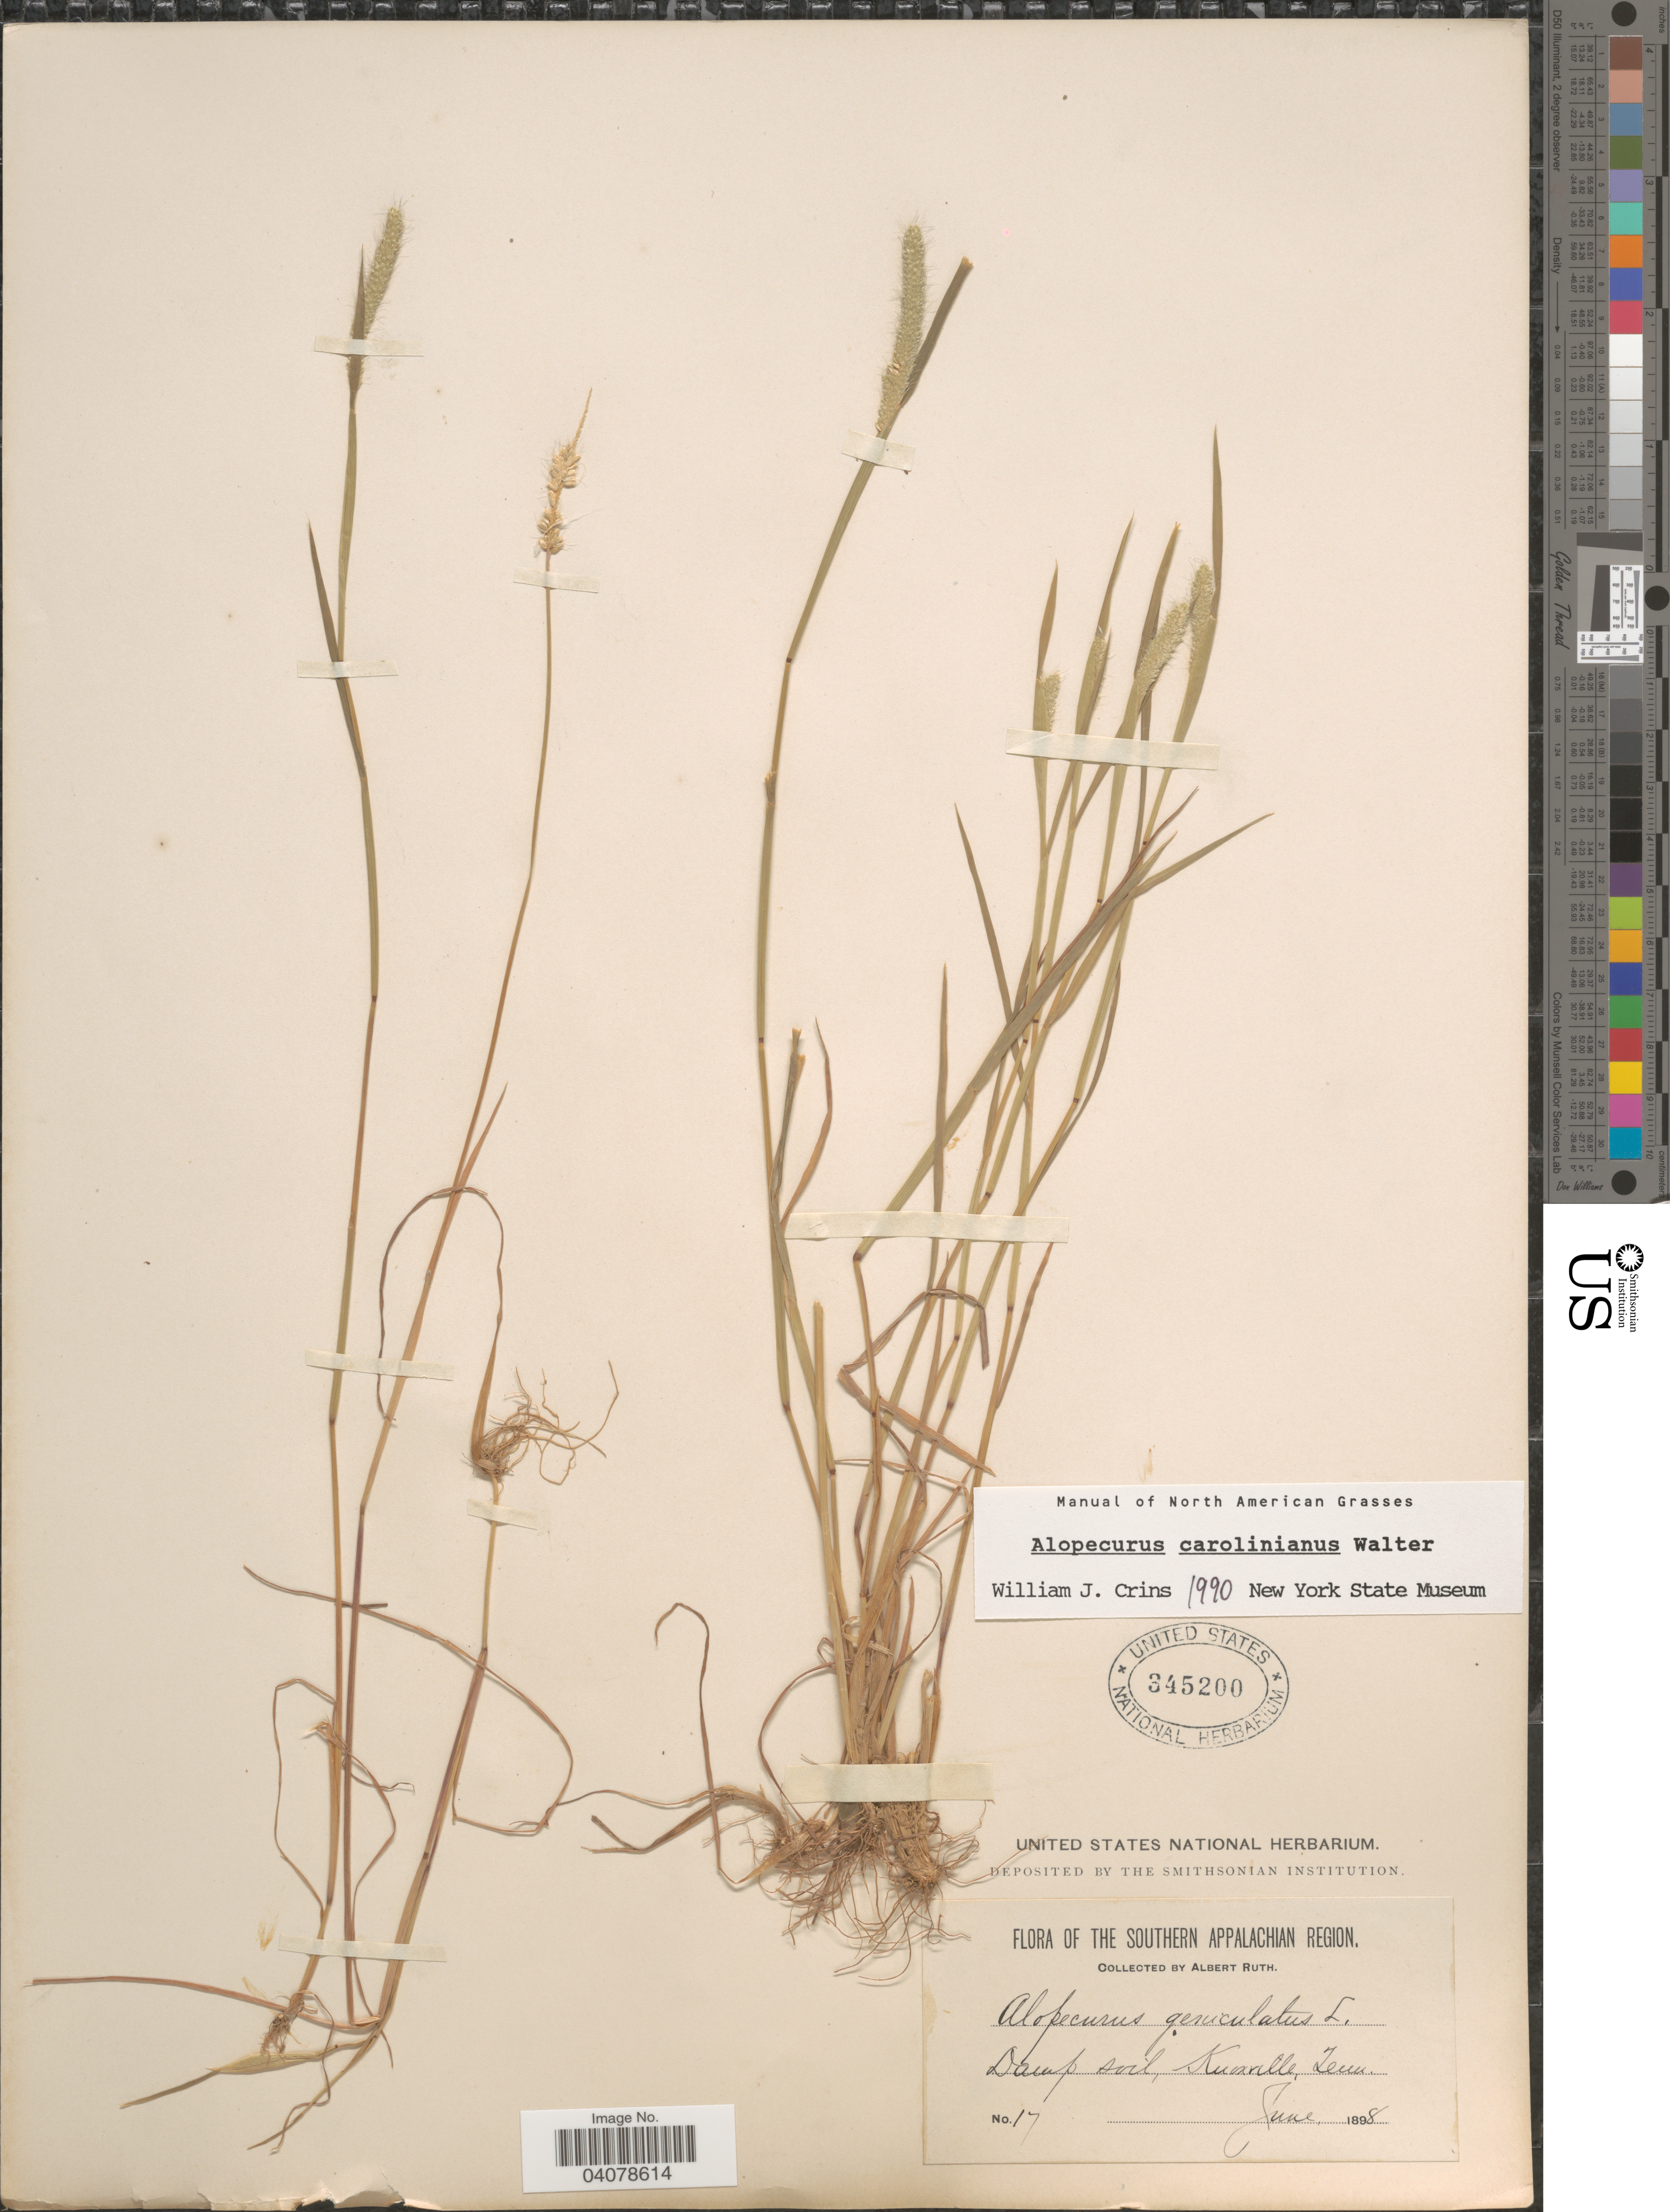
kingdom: Plantae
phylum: Tracheophyta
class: Liliopsida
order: Poales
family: Poaceae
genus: Alopecurus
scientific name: Alopecurus carolinianus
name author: Walter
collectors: A. Ruth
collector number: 17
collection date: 1898-06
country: United States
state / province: Tennessee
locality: Southern Appalachian Region. Damp soil, Knoxville.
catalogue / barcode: US 345200